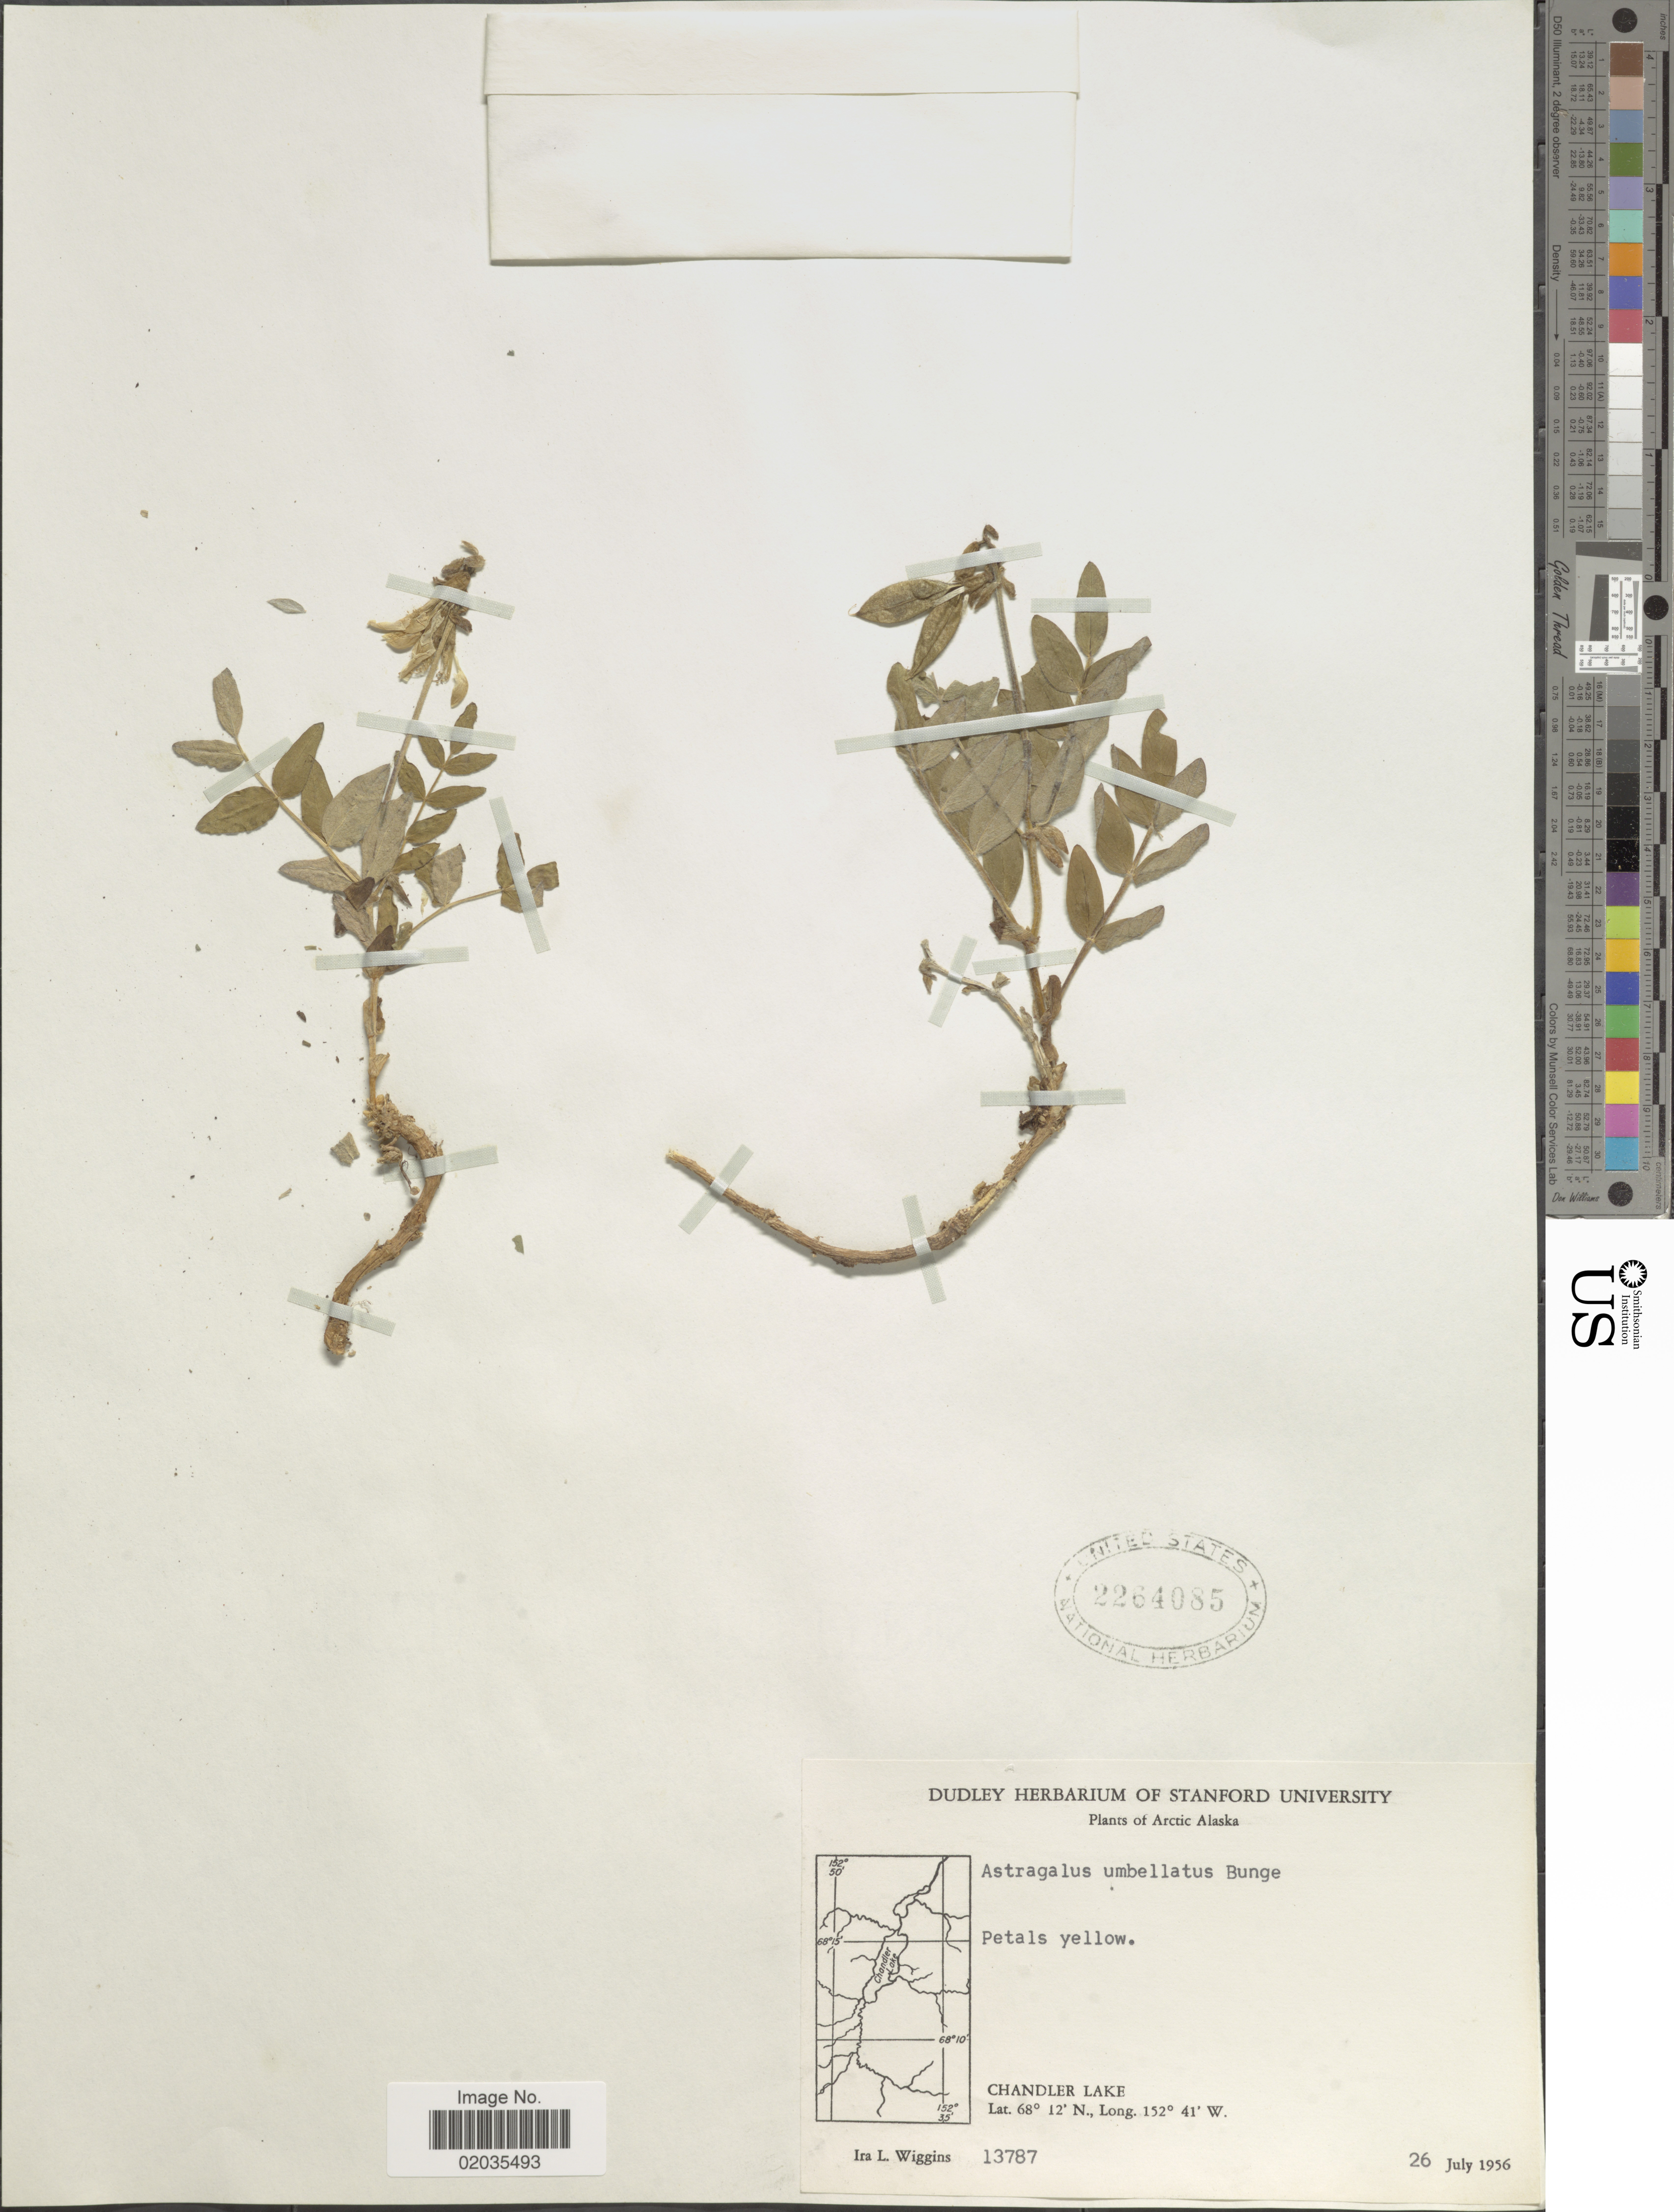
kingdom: Plantae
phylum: Tracheophyta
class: Magnoliopsida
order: Fabales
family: Fabaceae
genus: Astragalus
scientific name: Astragalus umbellatus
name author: Bunge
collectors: I. L. Wiggins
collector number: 13787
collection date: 1956-06-26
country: United States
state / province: Alaska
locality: Arctic Alaska. Chandler Lake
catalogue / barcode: US 2264085